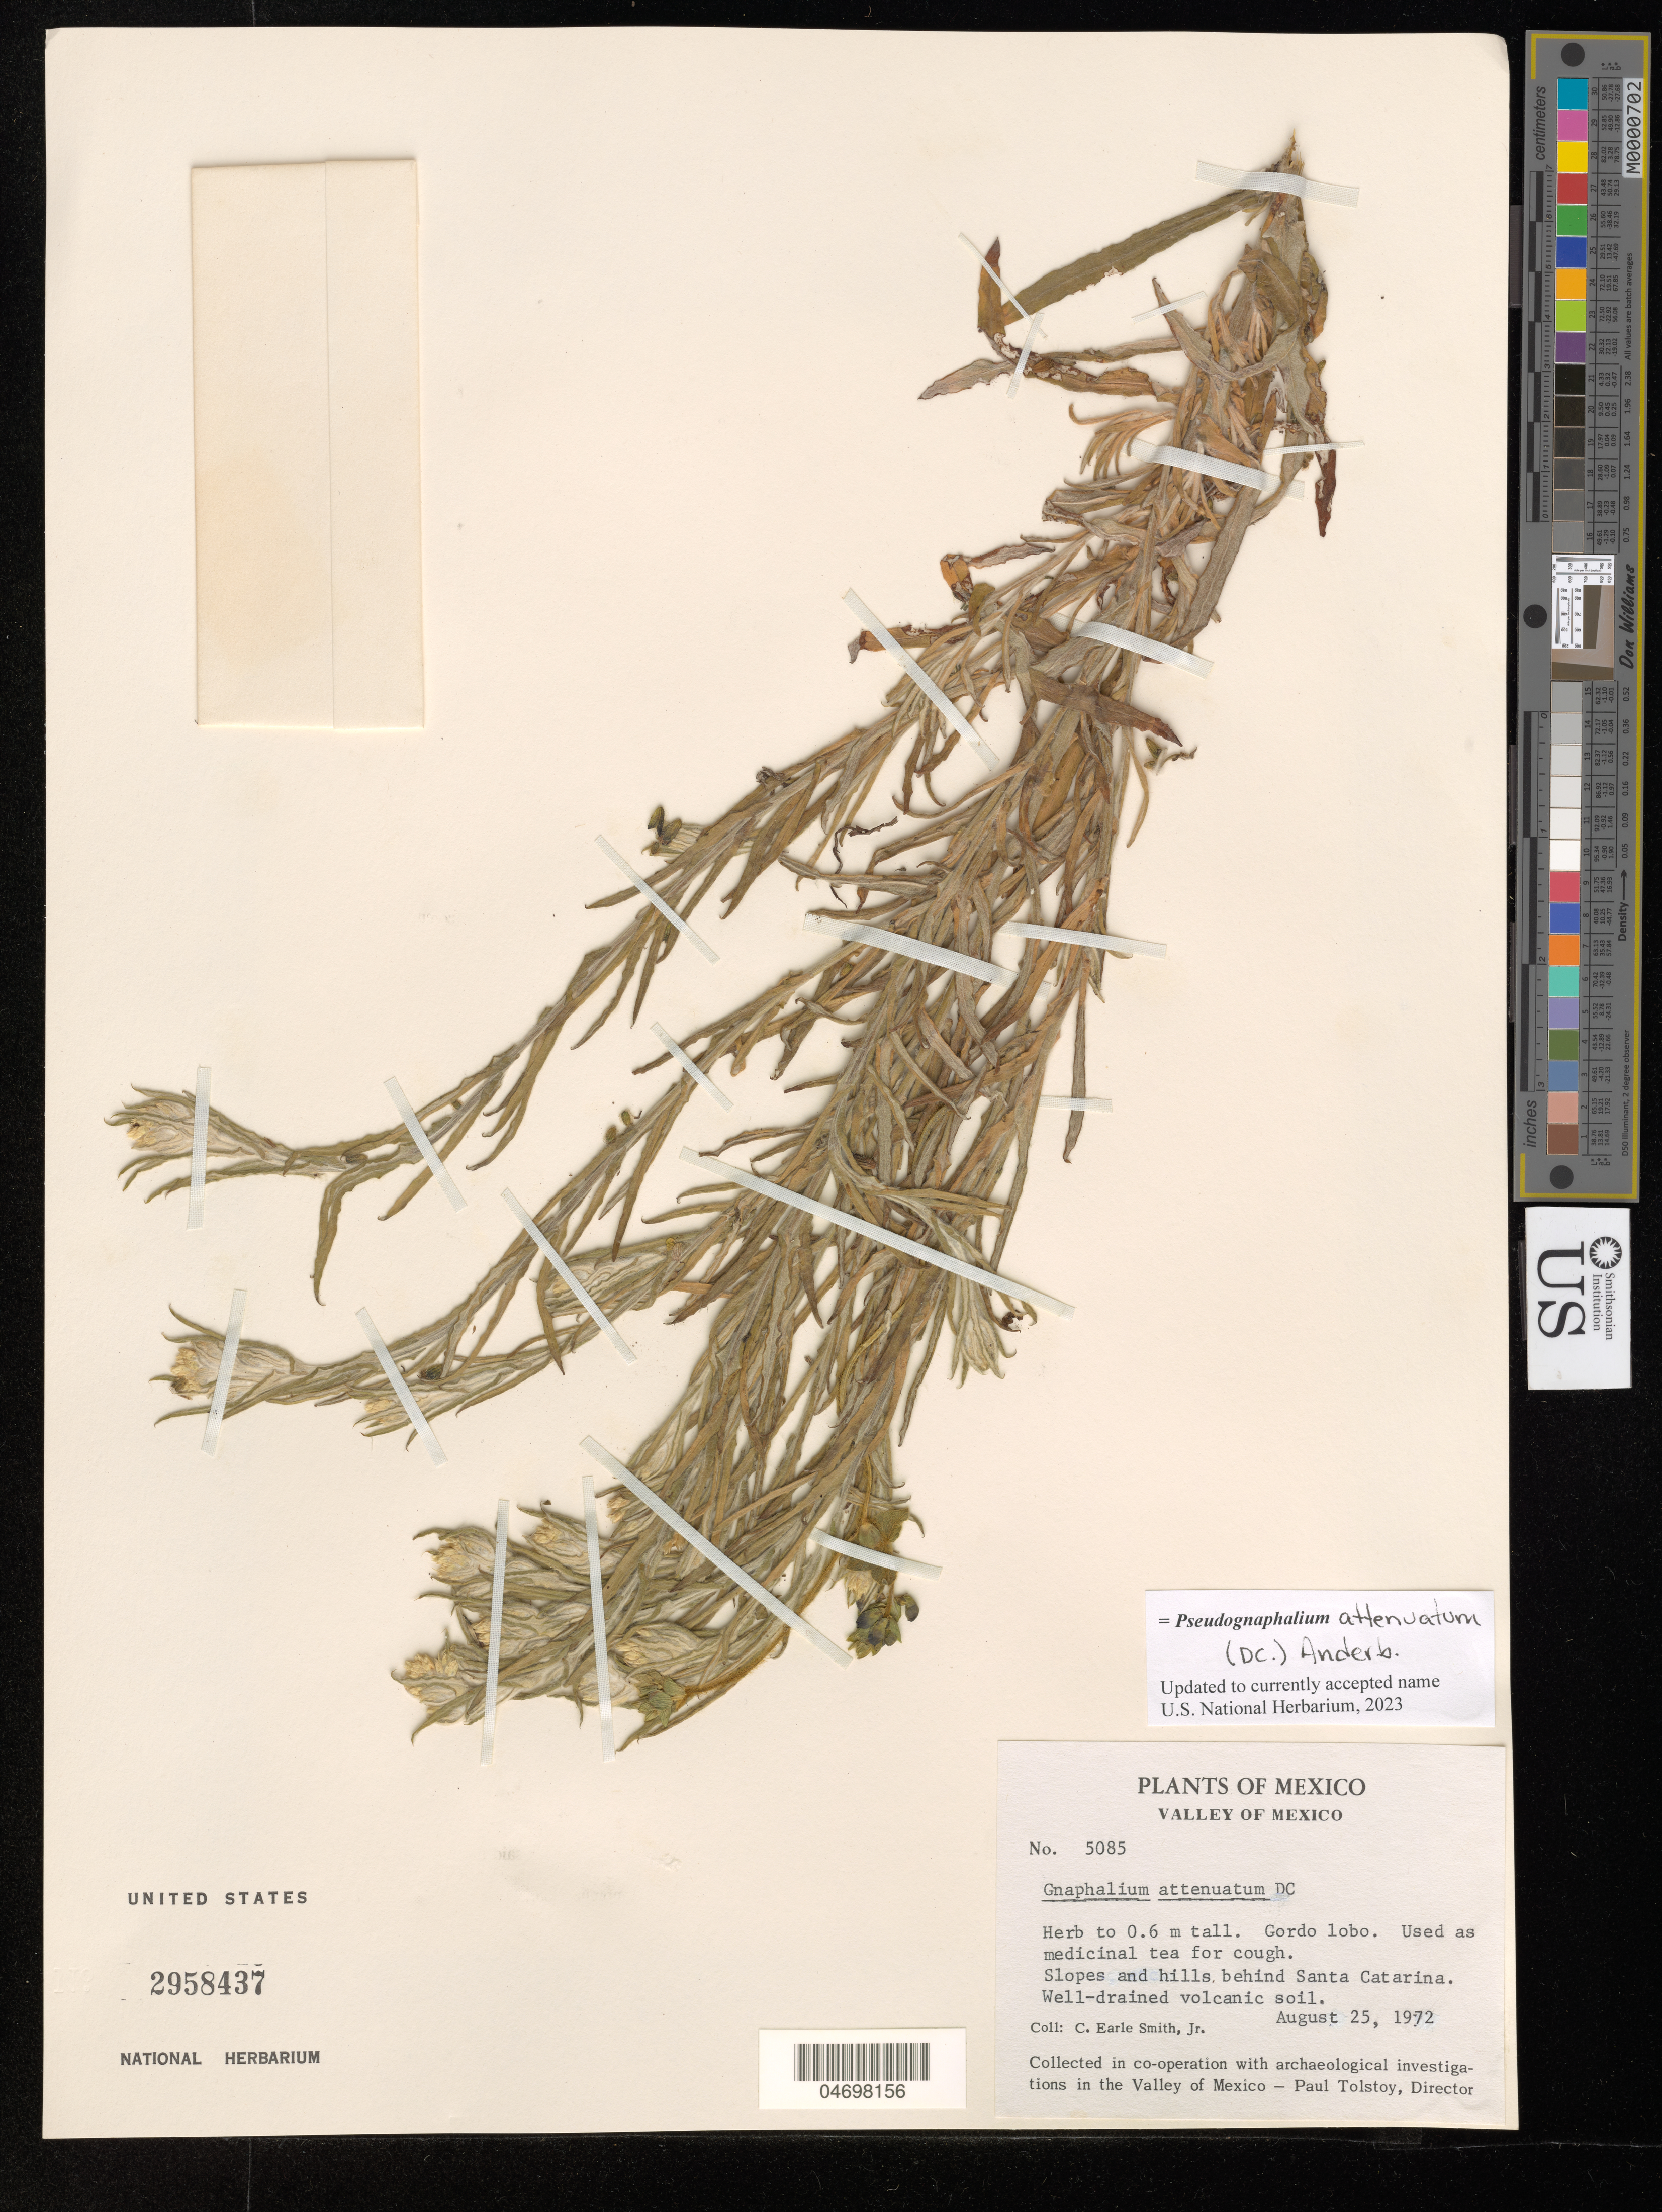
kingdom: Plantae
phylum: Tracheophyta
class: Magnoliopsida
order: Asterales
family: Asteraceae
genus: Pseudognaphalium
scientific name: Pseudognaphalium viscosum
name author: (Kunth) Anderb.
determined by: Nesom, Guy L.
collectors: C. E. Smith Jr.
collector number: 5085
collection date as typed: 25 Aug 1972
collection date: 1972-08-25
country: Mexico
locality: Slopes and hills behind Santa Catarina. Valley of Mexico.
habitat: Volcanic soil.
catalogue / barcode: US 2958437